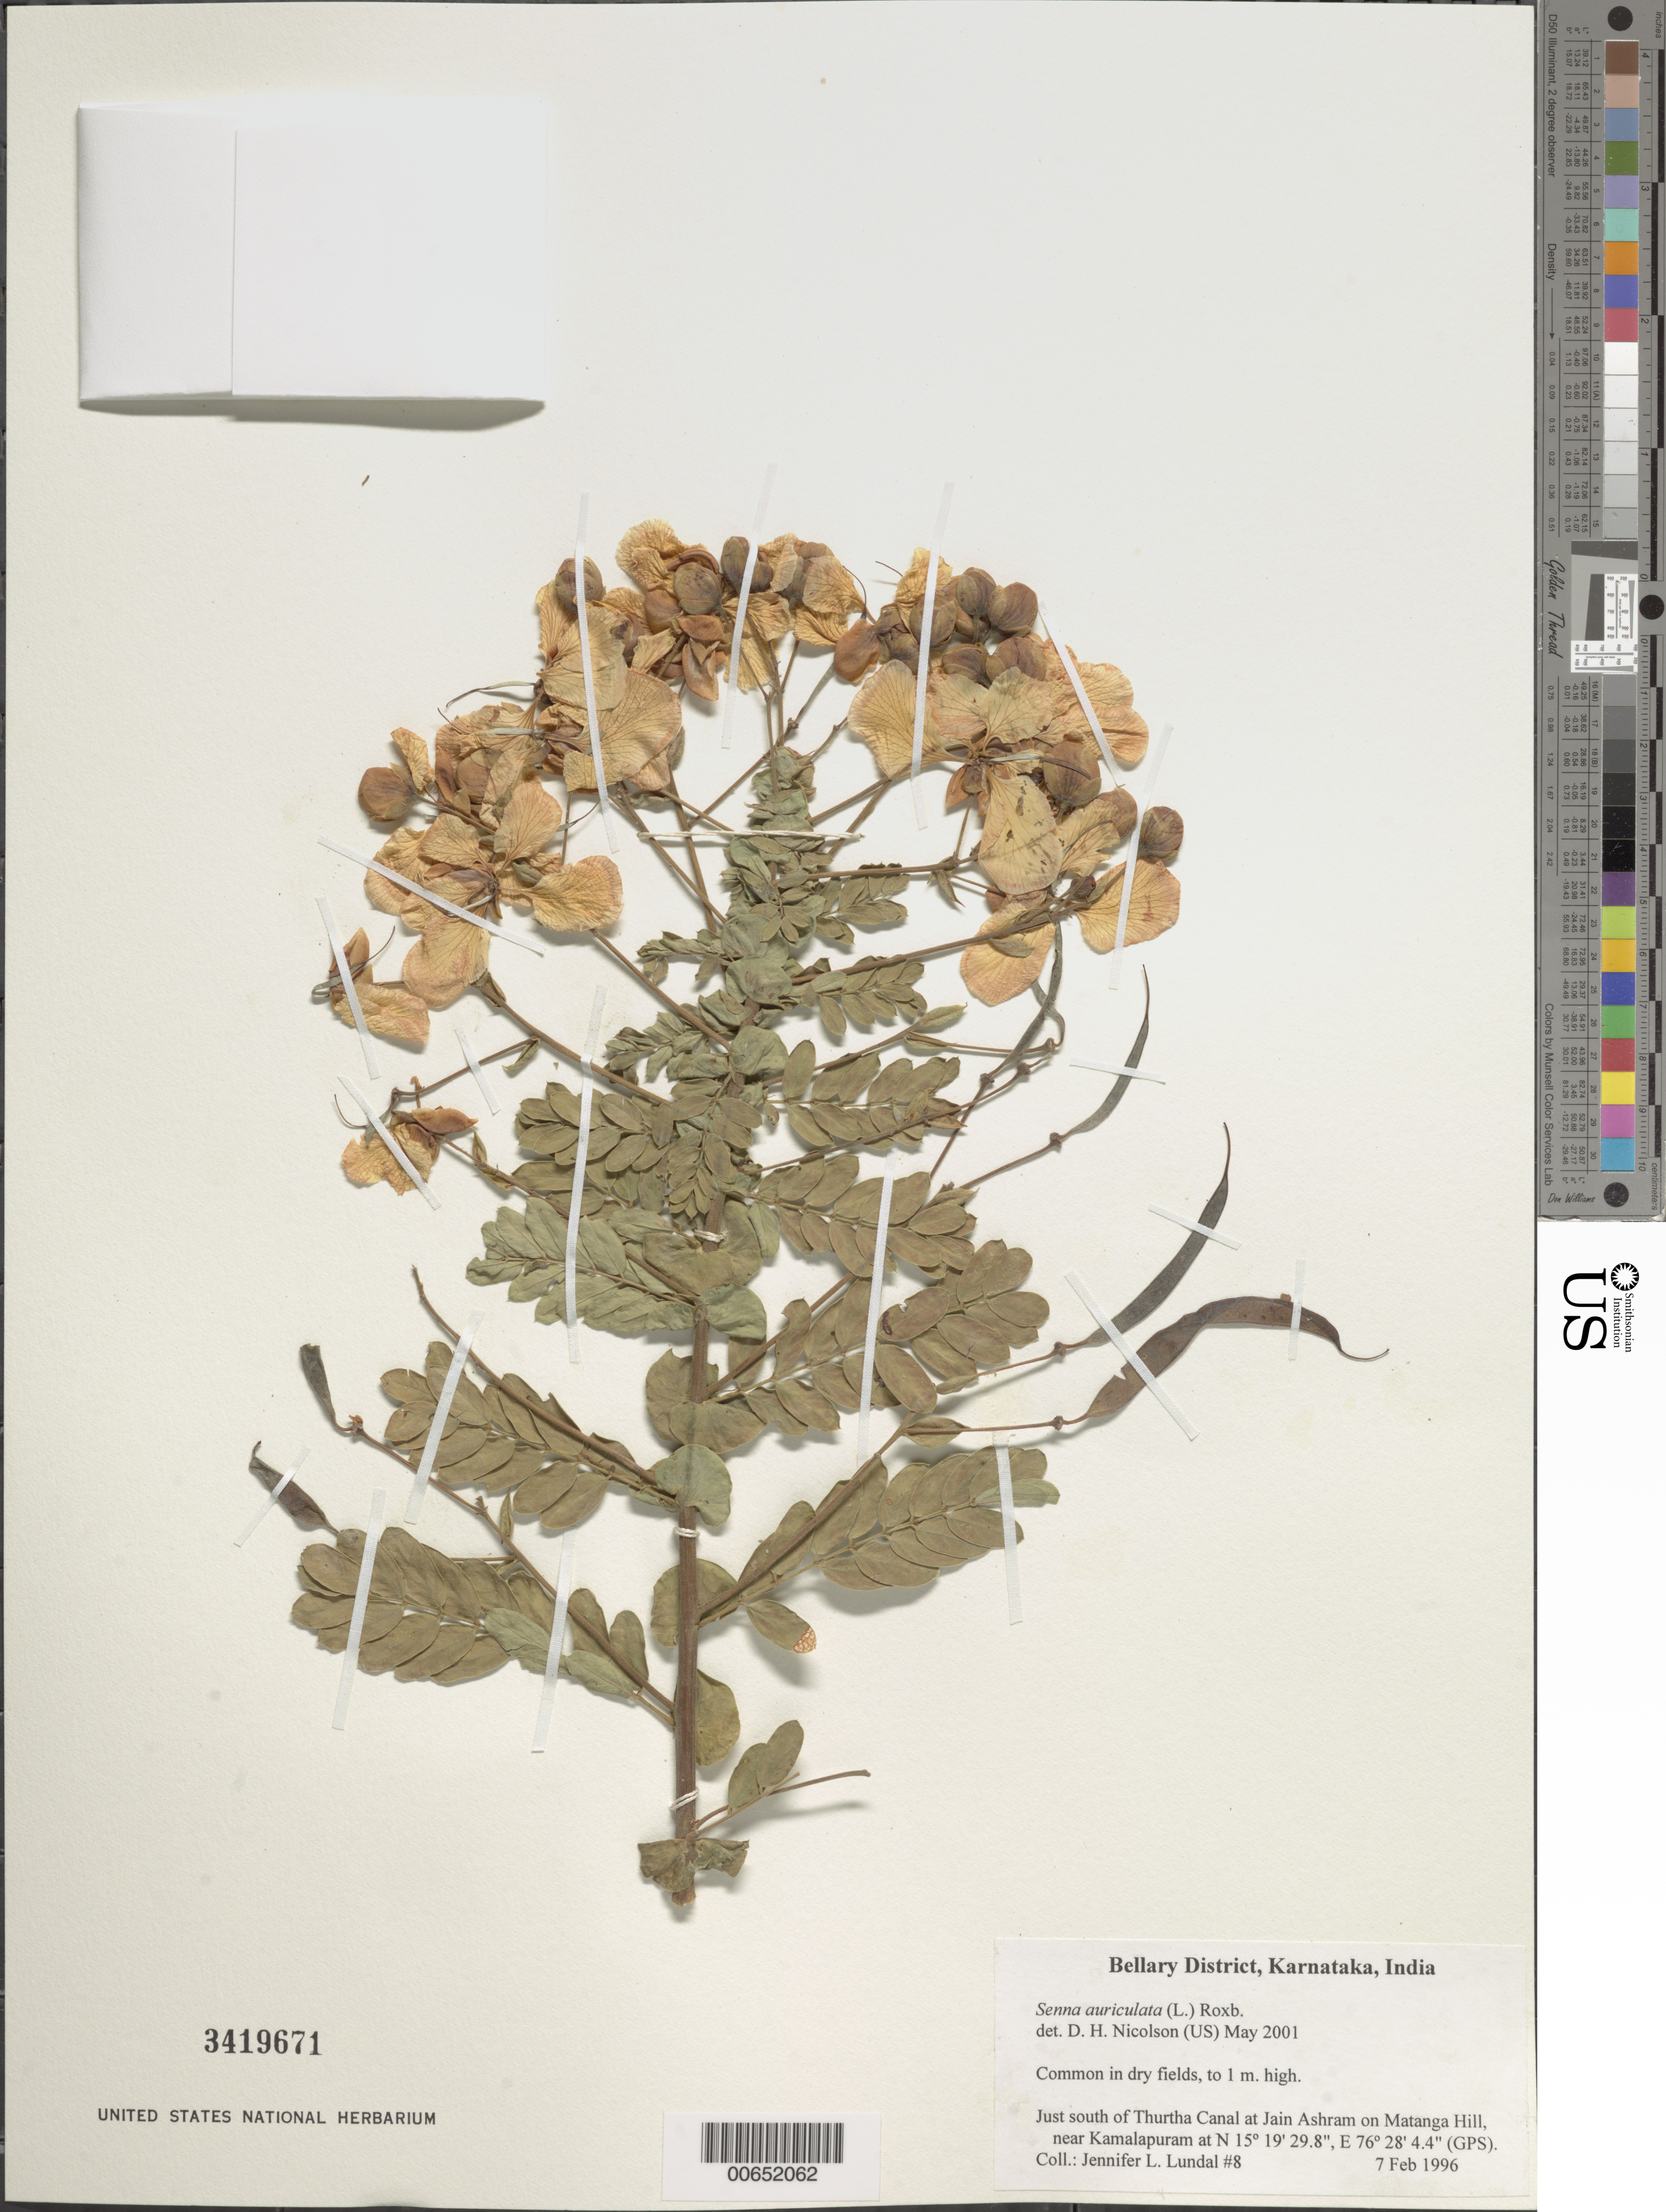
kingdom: Plantae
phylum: Tracheophyta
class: Magnoliopsida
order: Fabales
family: Fabaceae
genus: Senna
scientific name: Senna auriculata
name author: (L.) Roxb.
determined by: Nicolson, Dan H.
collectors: J. Lundal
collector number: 8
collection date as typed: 07 Feb 1996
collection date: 1996-02-07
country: India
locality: S of Thurtha Canal at Jain Ashram on Matanga Hill, near Kamalapuram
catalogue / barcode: US 3419671